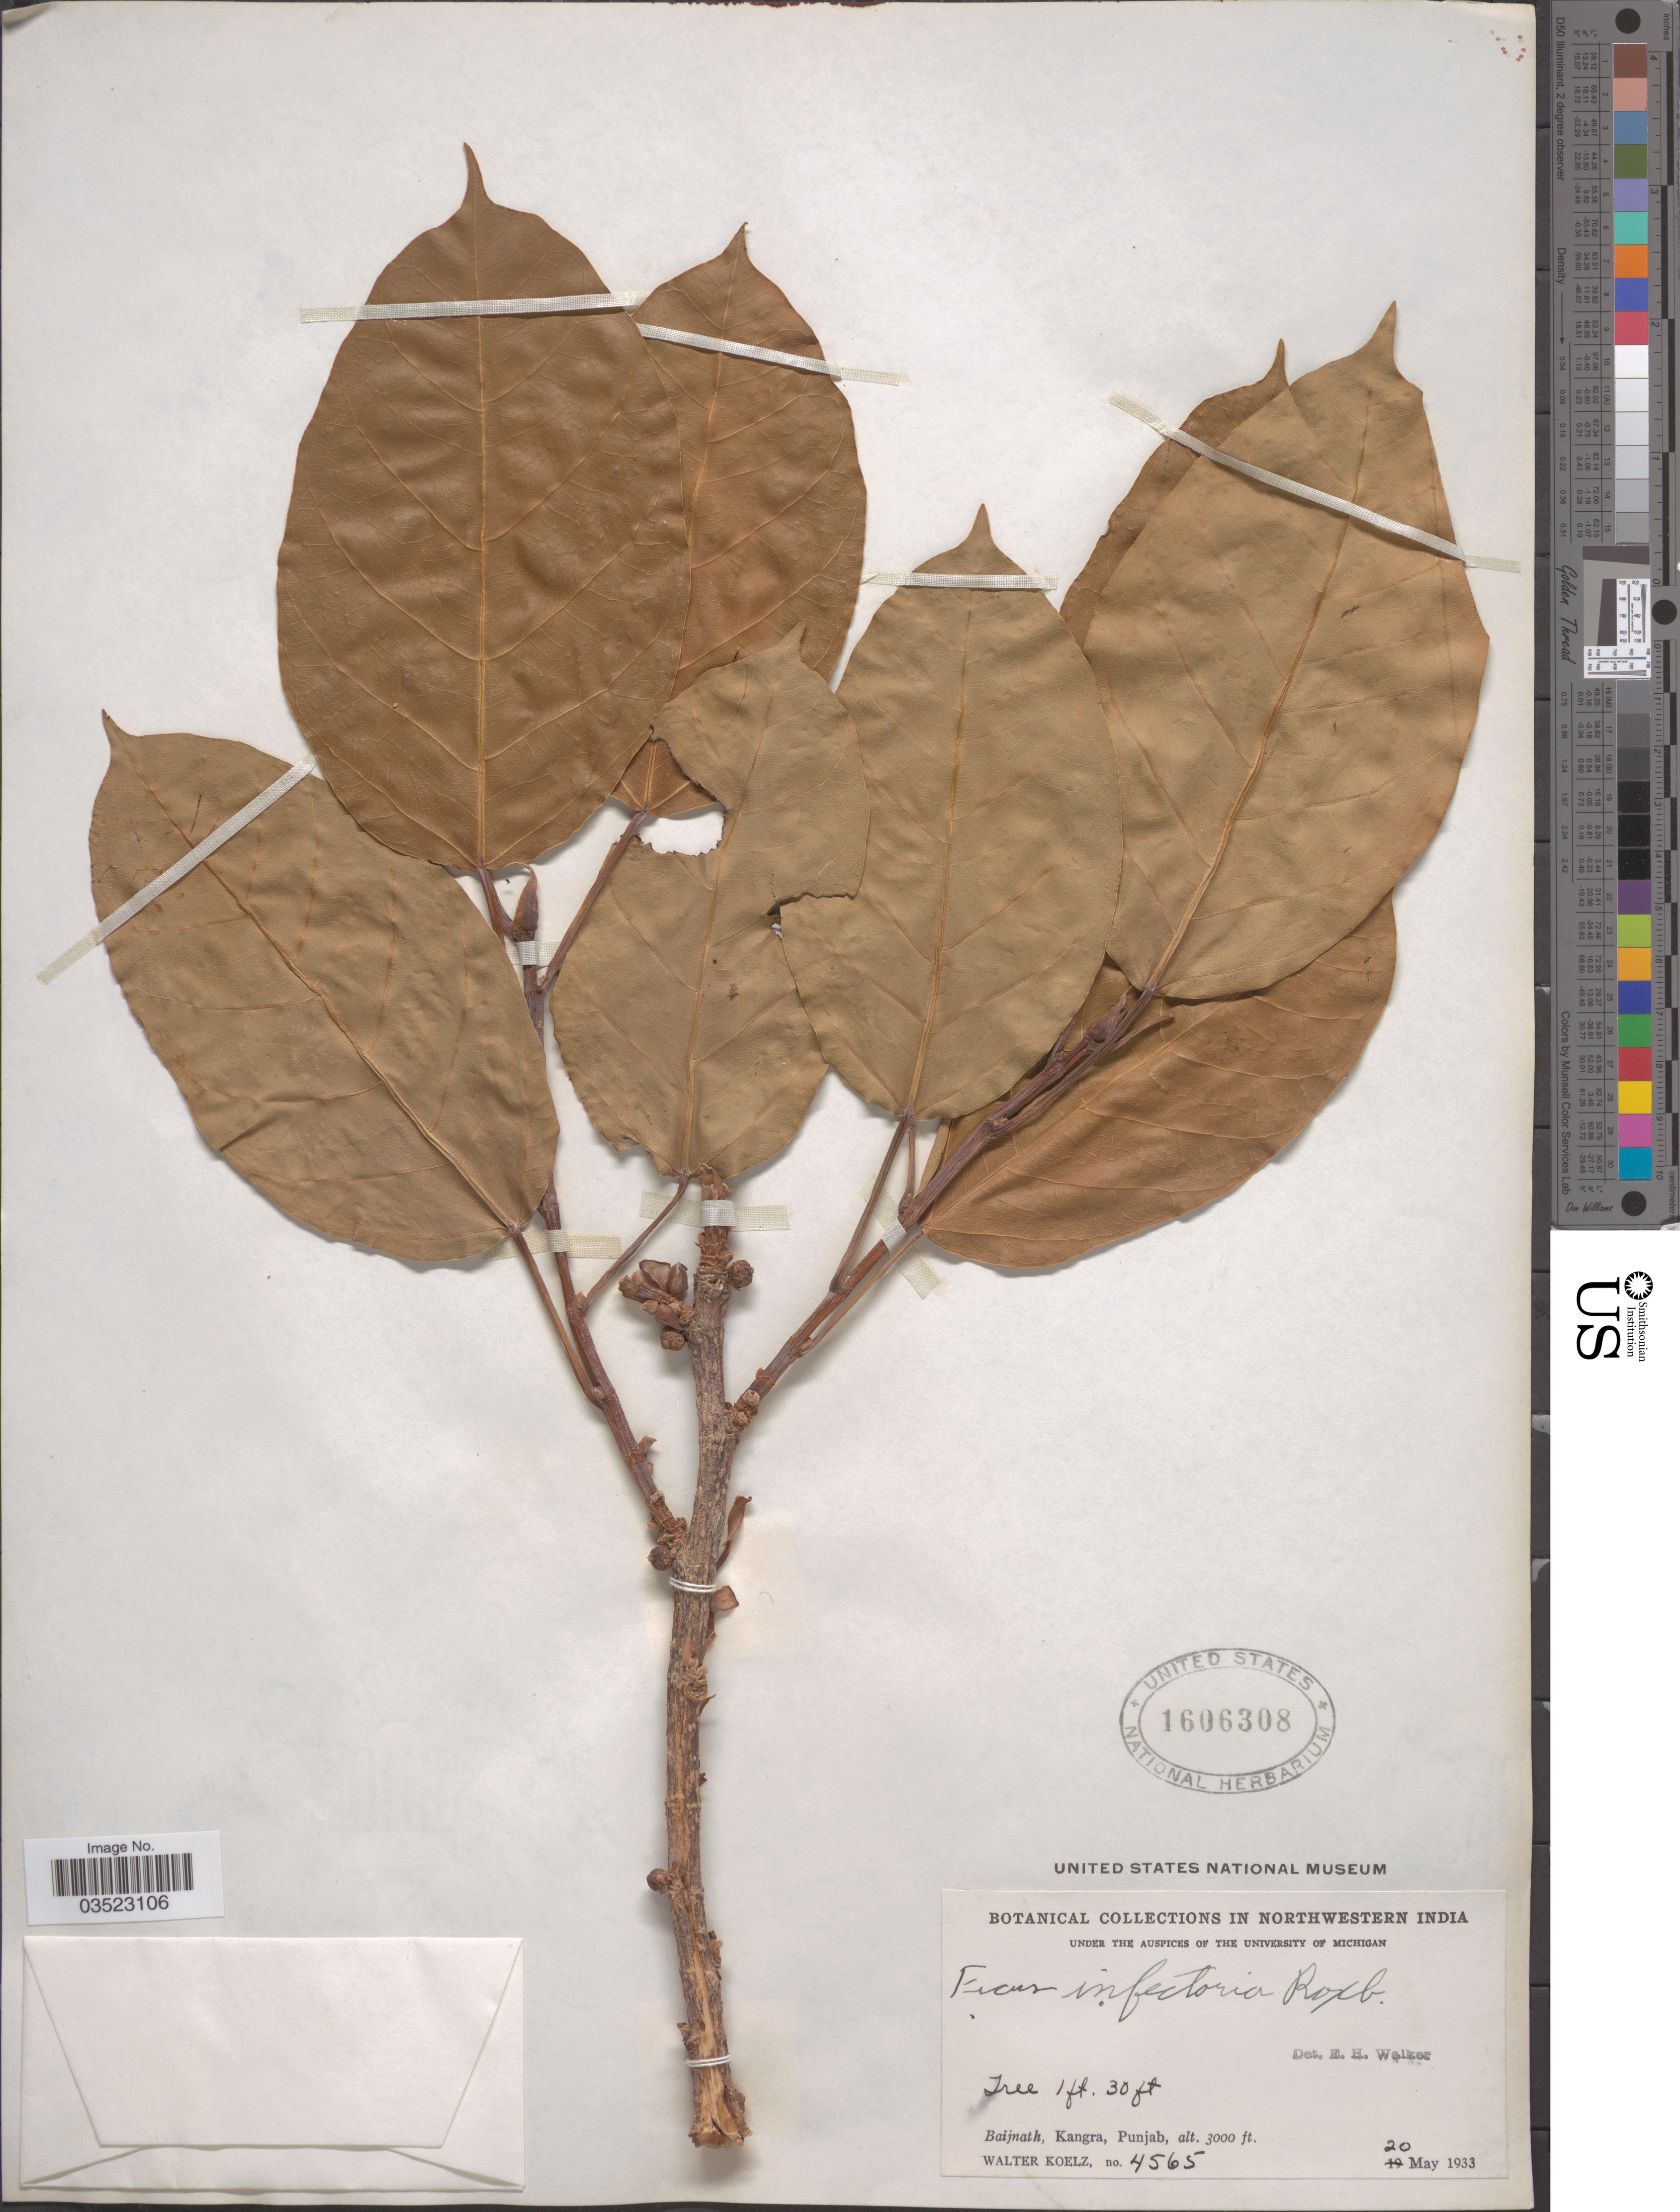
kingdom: Plantae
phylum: Tracheophyta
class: Magnoliopsida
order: Rosales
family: Moraceae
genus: Ficus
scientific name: Ficus virens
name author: Aiton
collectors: W. N. Koelz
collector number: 4565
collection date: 1933-05-20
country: India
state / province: Punjab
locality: Northwestern India. Baijnath, Kangra, Punjab.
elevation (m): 914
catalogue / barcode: US 1606308